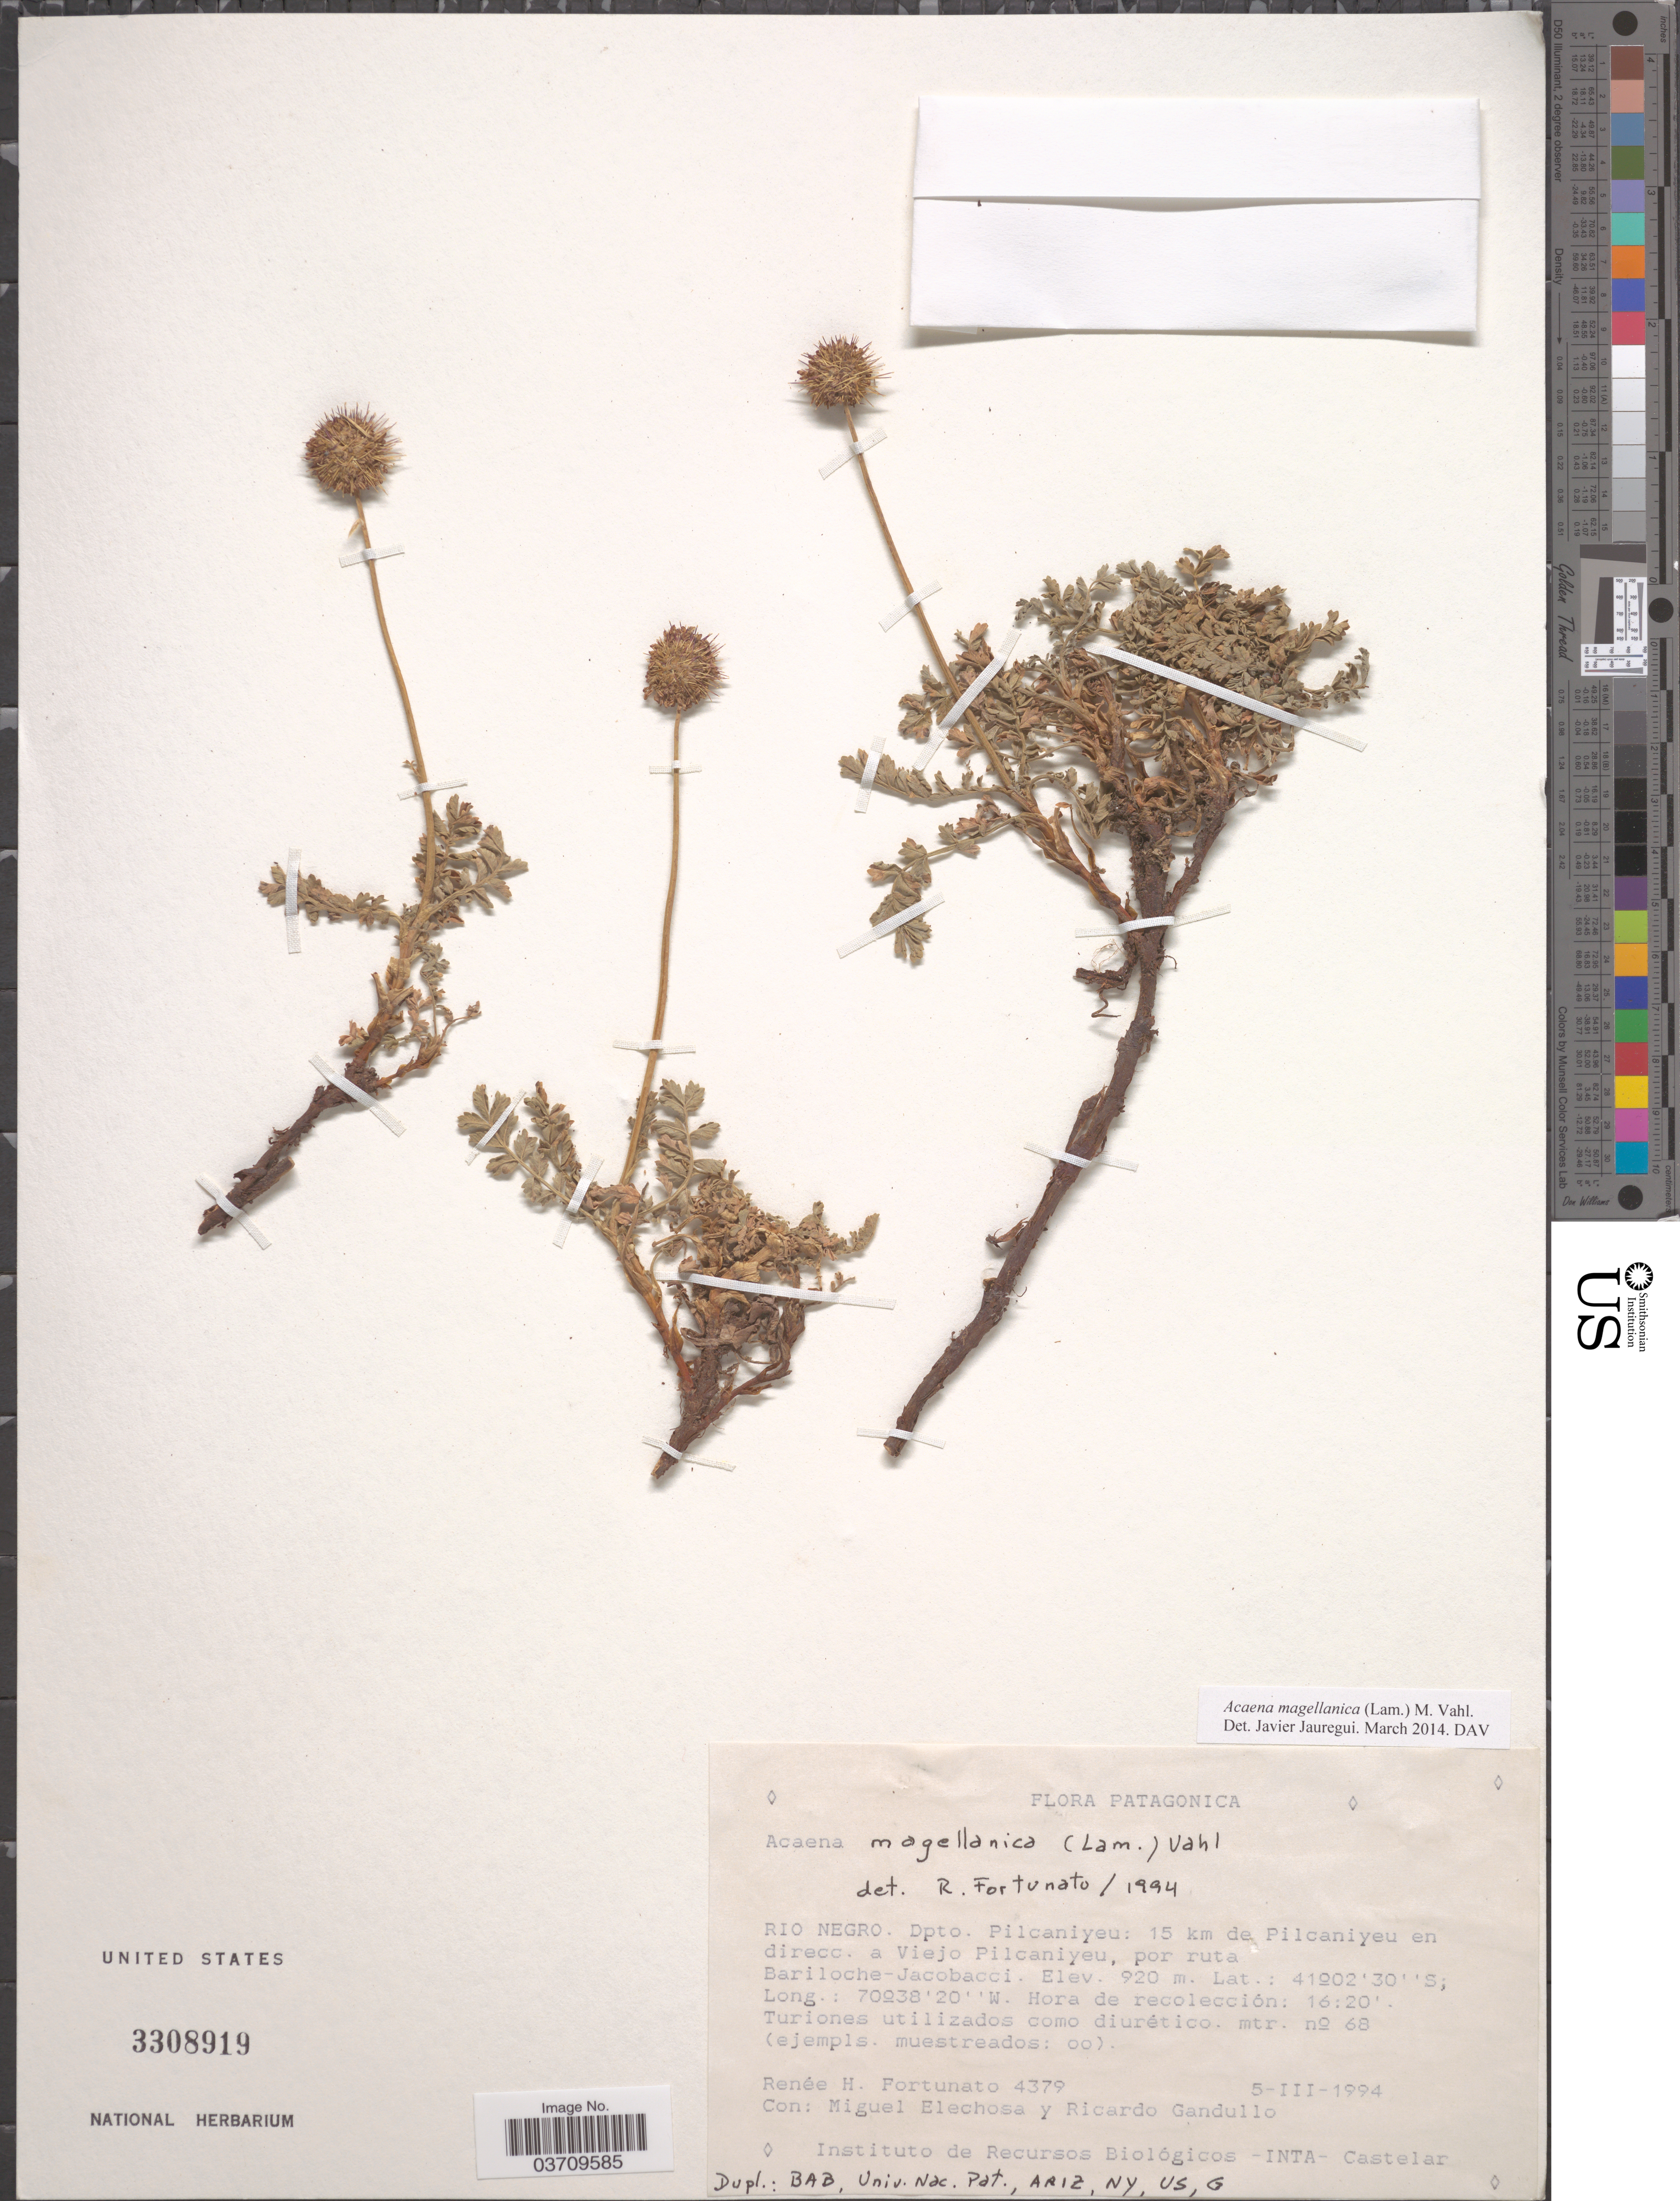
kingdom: Plantae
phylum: Tracheophyta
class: Magnoliopsida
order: Rosales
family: Rosaceae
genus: Acaena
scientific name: Acaena magellanica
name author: Vahl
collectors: R. H. Fortunato, M. Elechosa & R. Gandullo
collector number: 4379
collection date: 1994-03-05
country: Argentina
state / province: Rio Negro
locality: Patagonica. Dpto. Pilcaniyeu: 15 km de Pilcaniyeu en direcc. a Viejo Pilcaniyeu, por ruta Bariloche-Jacobacci.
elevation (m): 920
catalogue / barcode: US 3308919